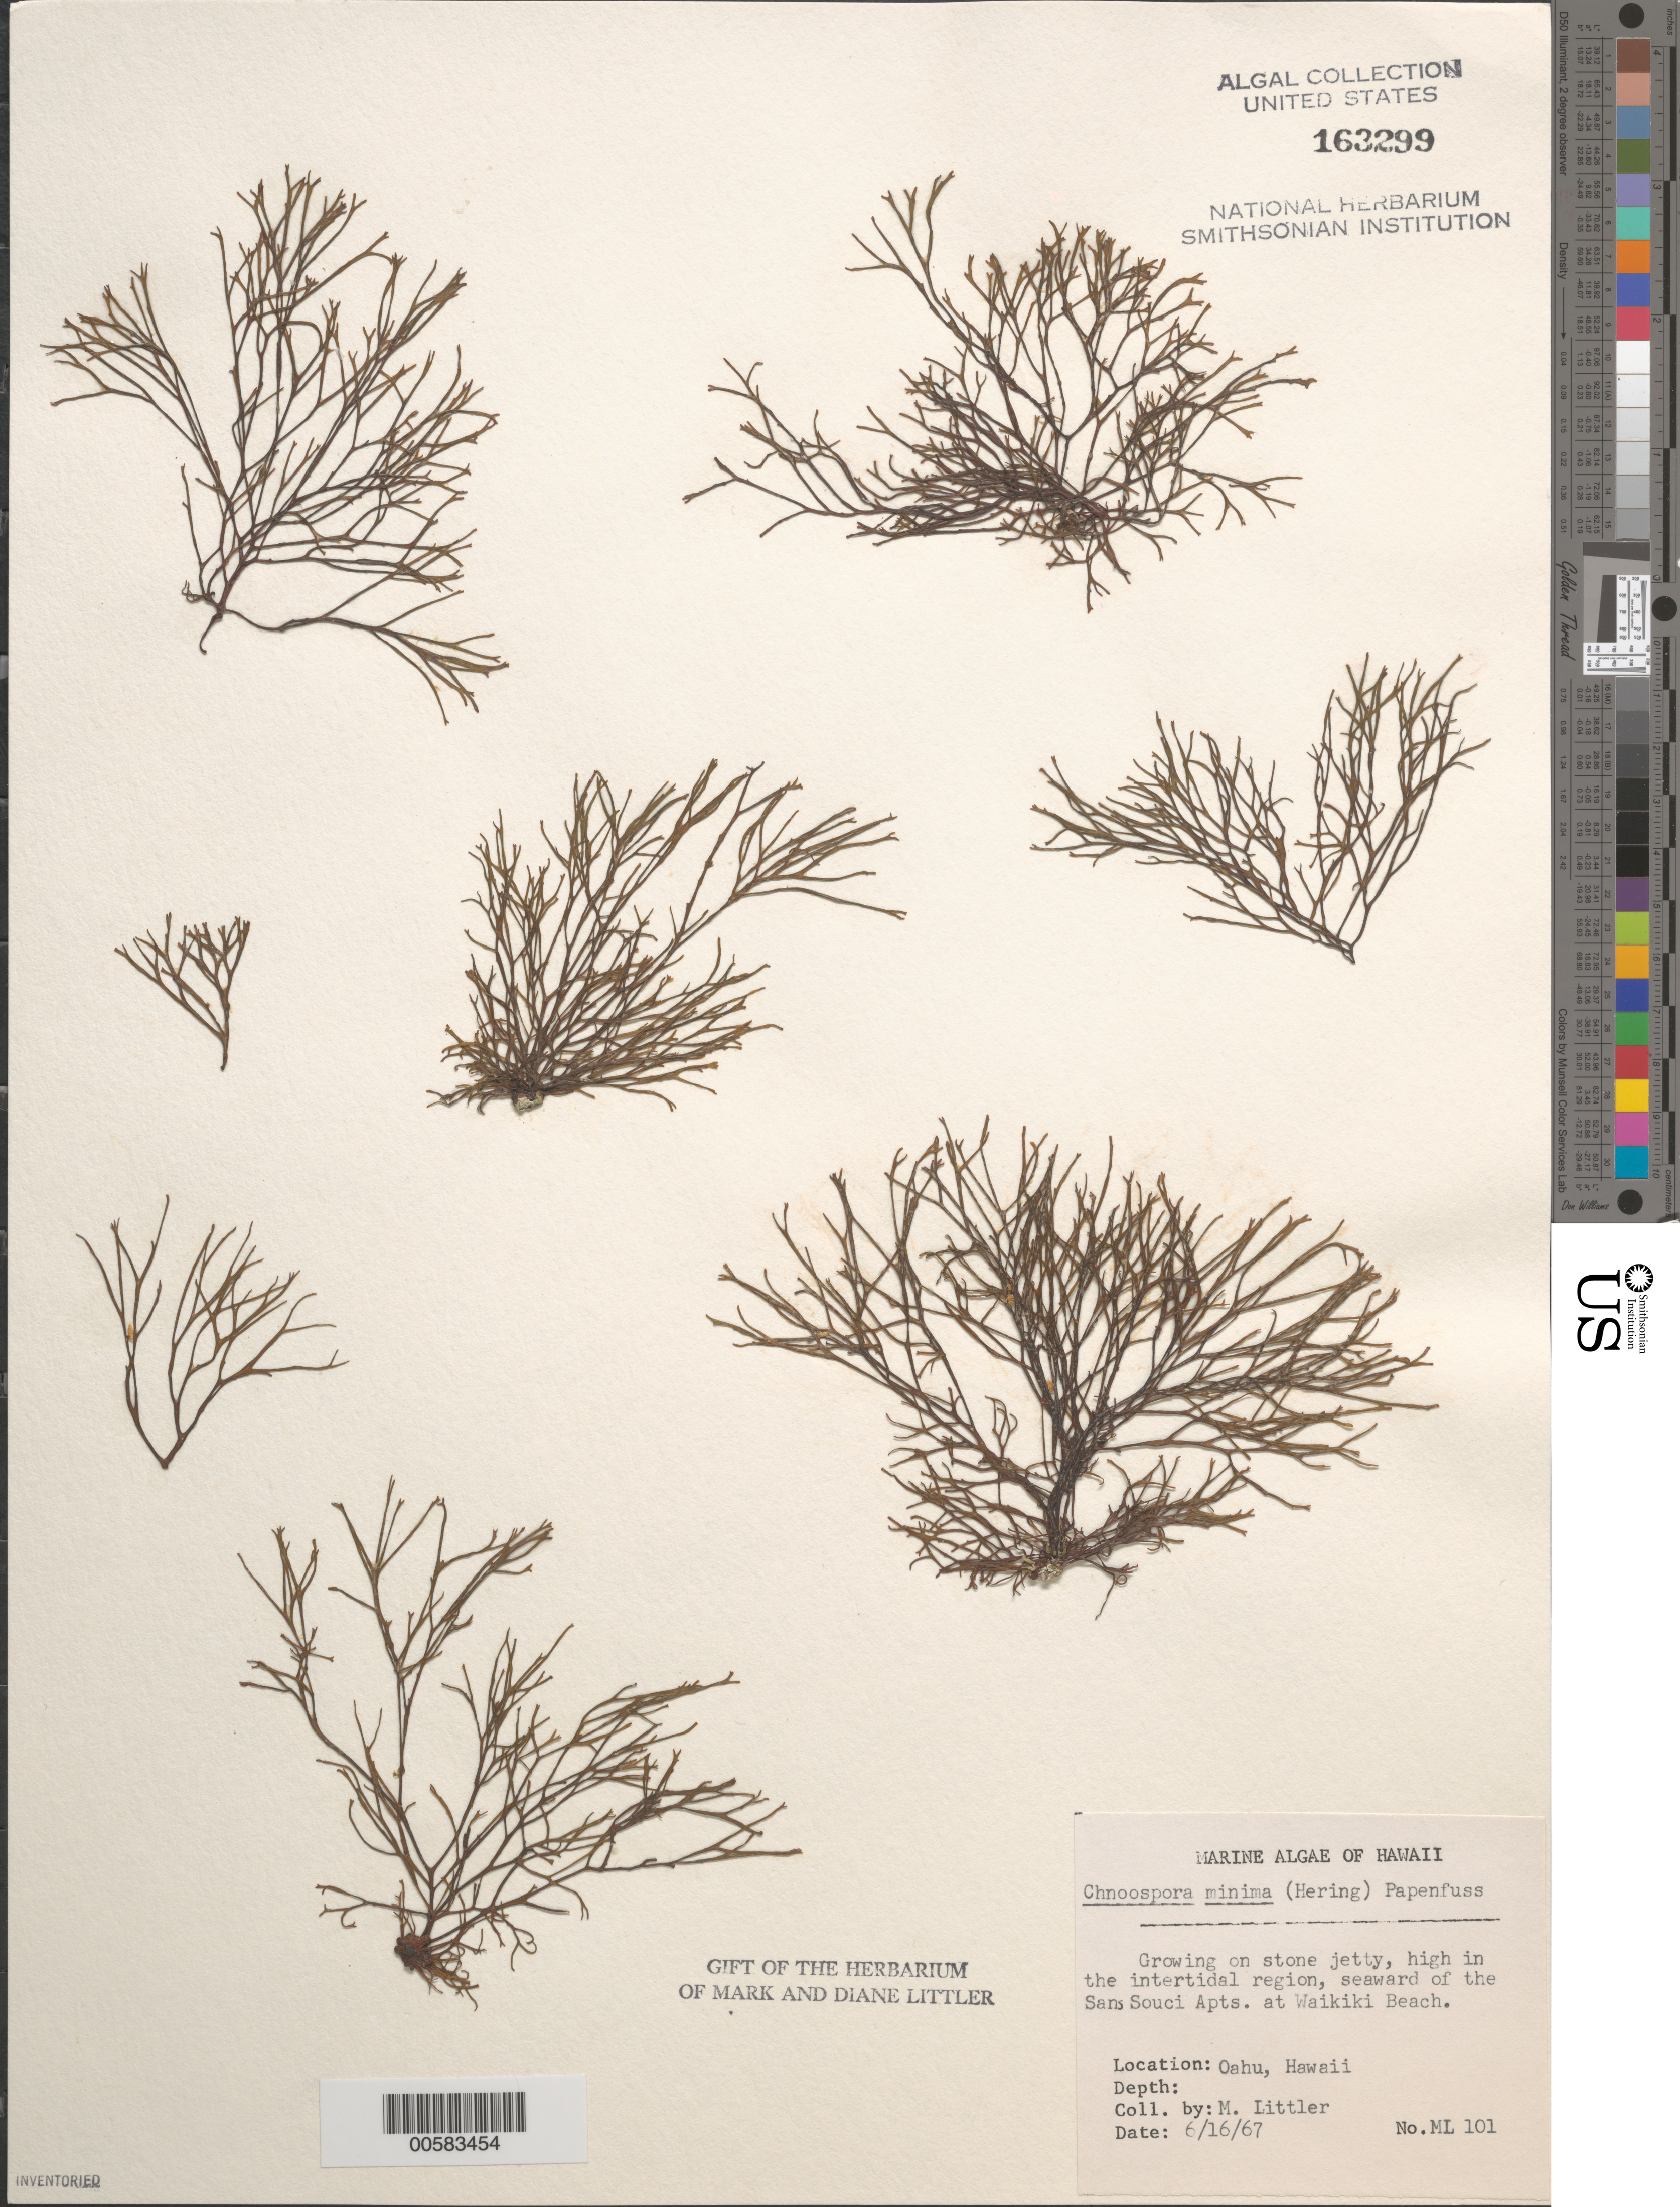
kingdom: Chromista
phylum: Ochrophyta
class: Phaeophyceae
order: Scytosiphonales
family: Scytosiphonaceae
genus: Chnoospora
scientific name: Chnoospora minima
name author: (Hering) Papenf.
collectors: M. M. Littler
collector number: ML 101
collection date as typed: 16 Jun 1967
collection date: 1967-06-16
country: United States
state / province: Hawaii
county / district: Honolulu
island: Oahu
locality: Waikiki Beach, Sans Souci Apartments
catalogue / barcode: US 163299